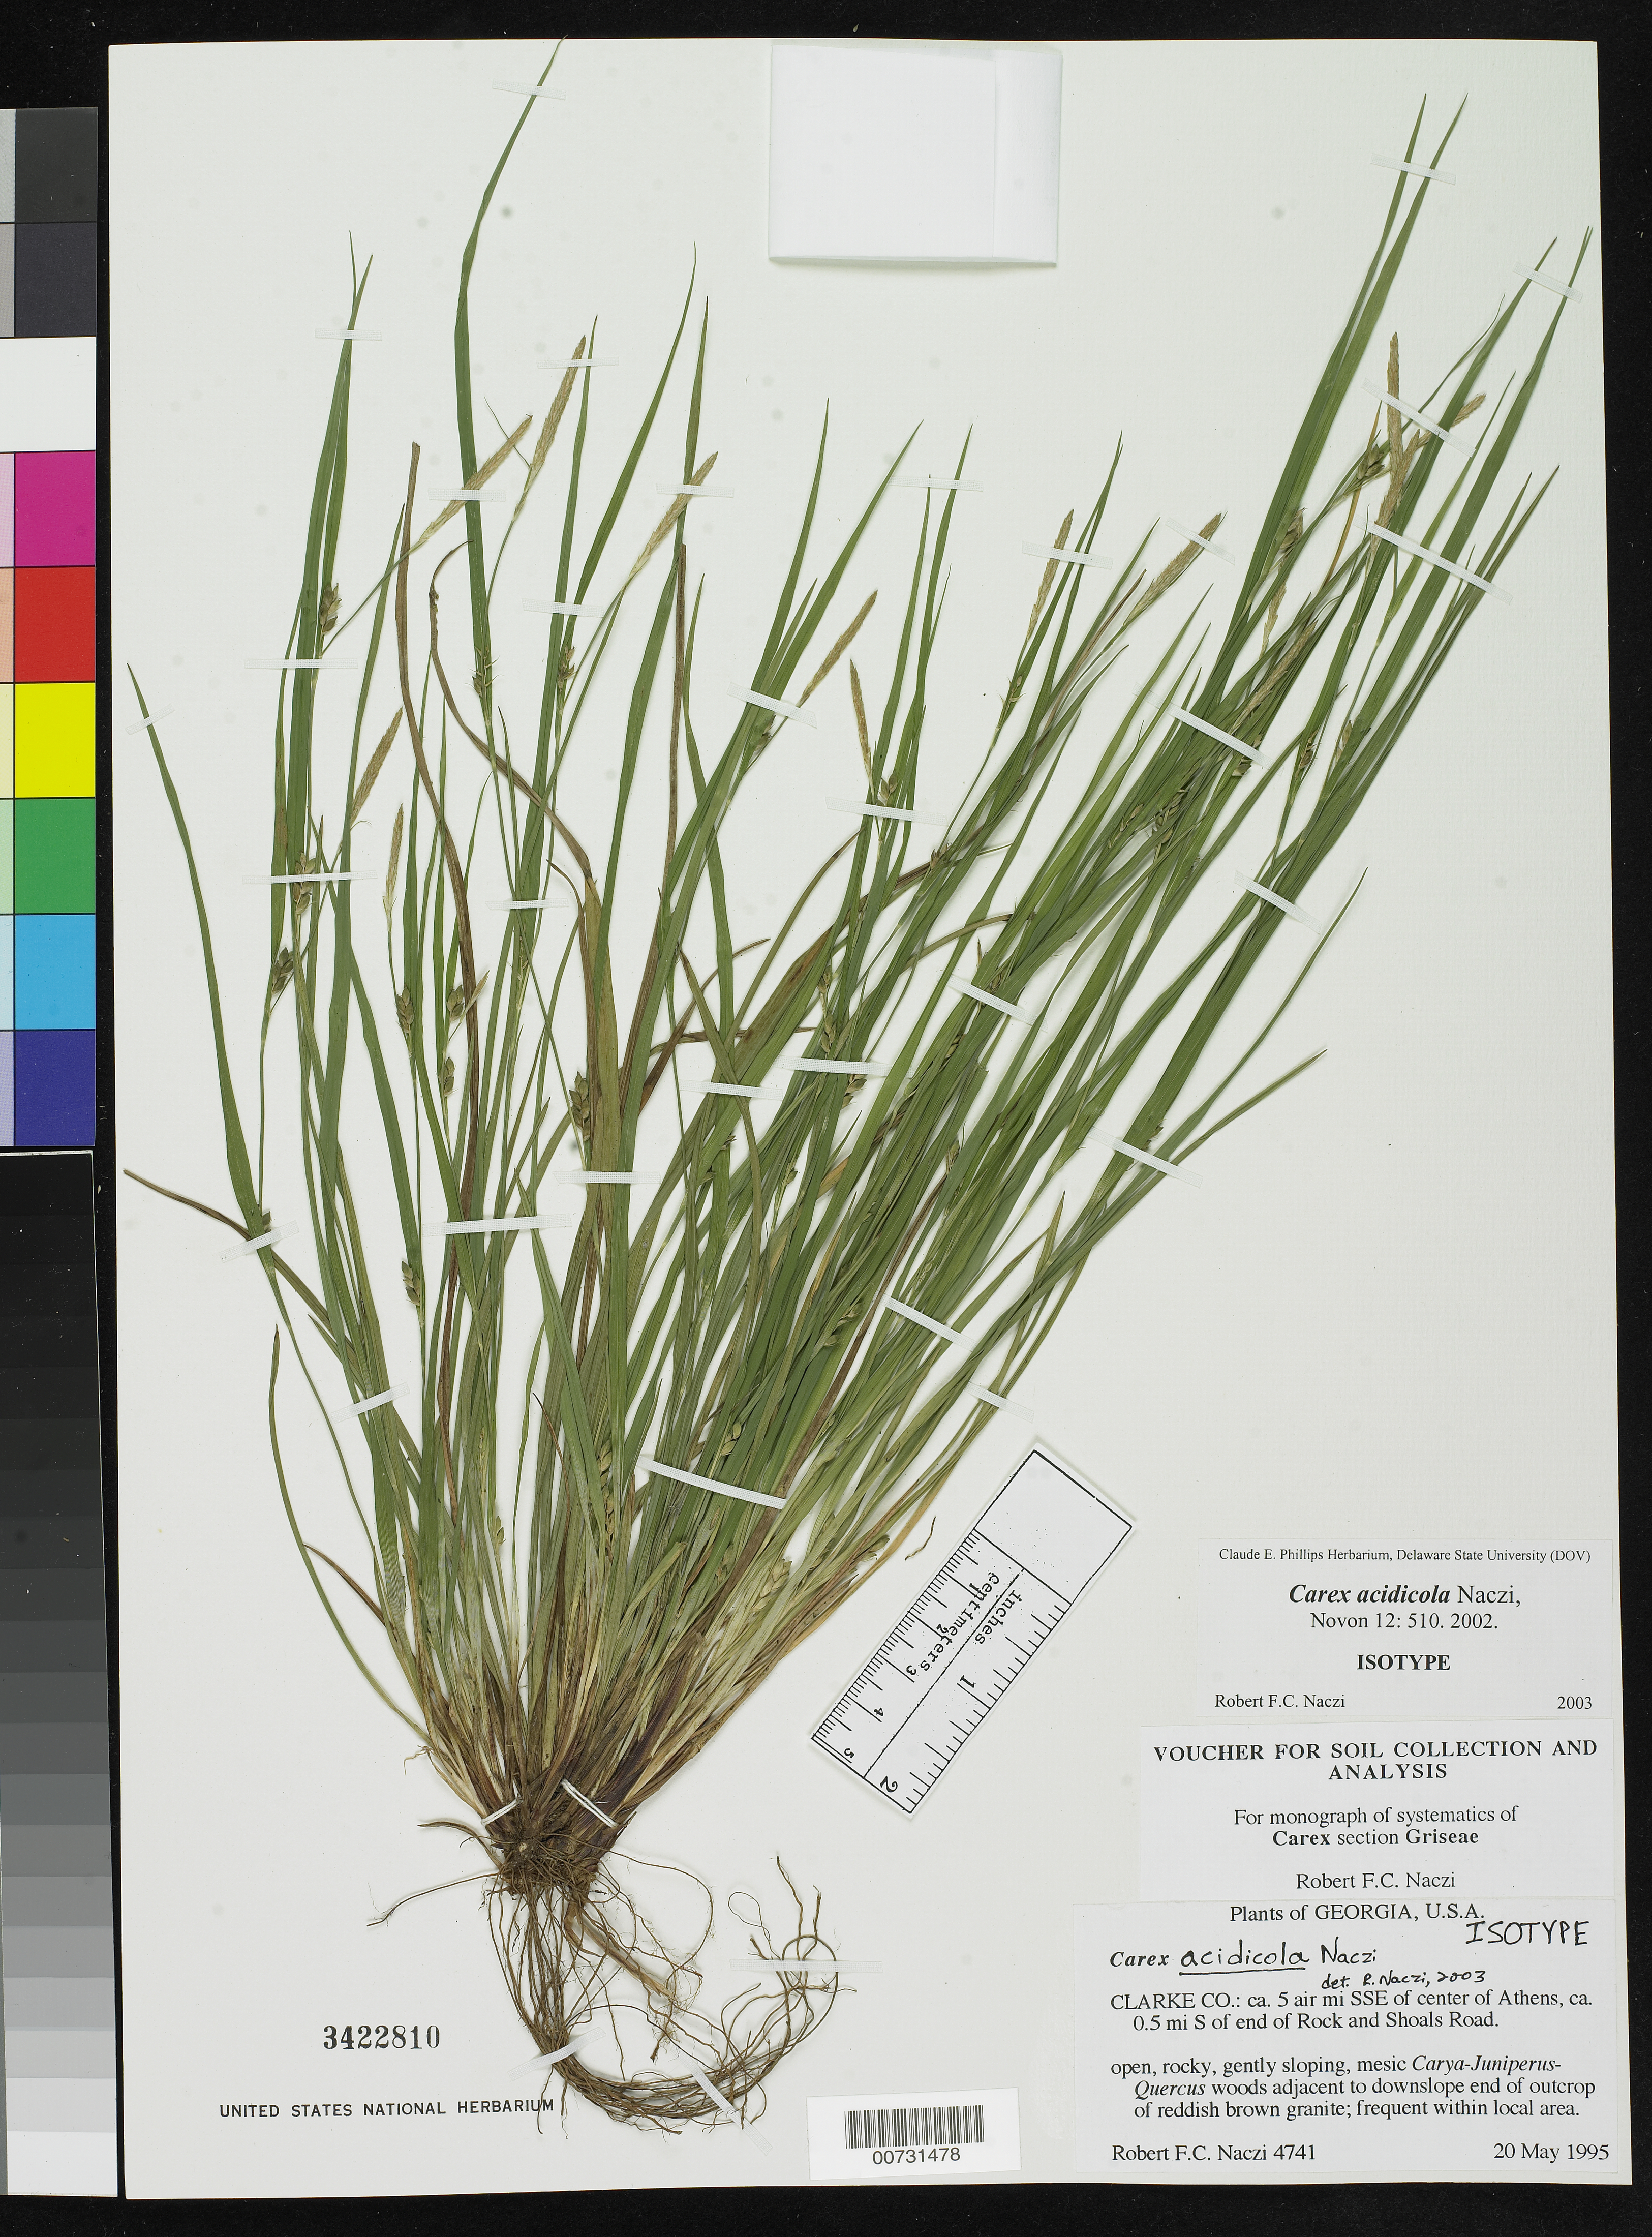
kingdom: Plantae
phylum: Tracheophyta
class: Liliopsida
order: Poales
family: Cyperaceae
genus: Carex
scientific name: Carex acidicola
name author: Naczi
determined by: Naczi, R. F. C.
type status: Isotype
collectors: R. F. C. Naczi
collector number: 4741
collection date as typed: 20 May 1995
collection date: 1995-05-20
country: United States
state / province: Georgia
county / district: Clarke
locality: Clarke Co.: ca. 5 air mi SSE of center of Athens, ca. 0.5 mi S of end of Rock and Shoals Road.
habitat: Open, rocky, gently sloping, mesic Carya-Juniperus-Quercus woods adjacent to downslope end of outcrop of reddish brown granite.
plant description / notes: Holotype at DOV.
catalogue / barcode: US 3422810